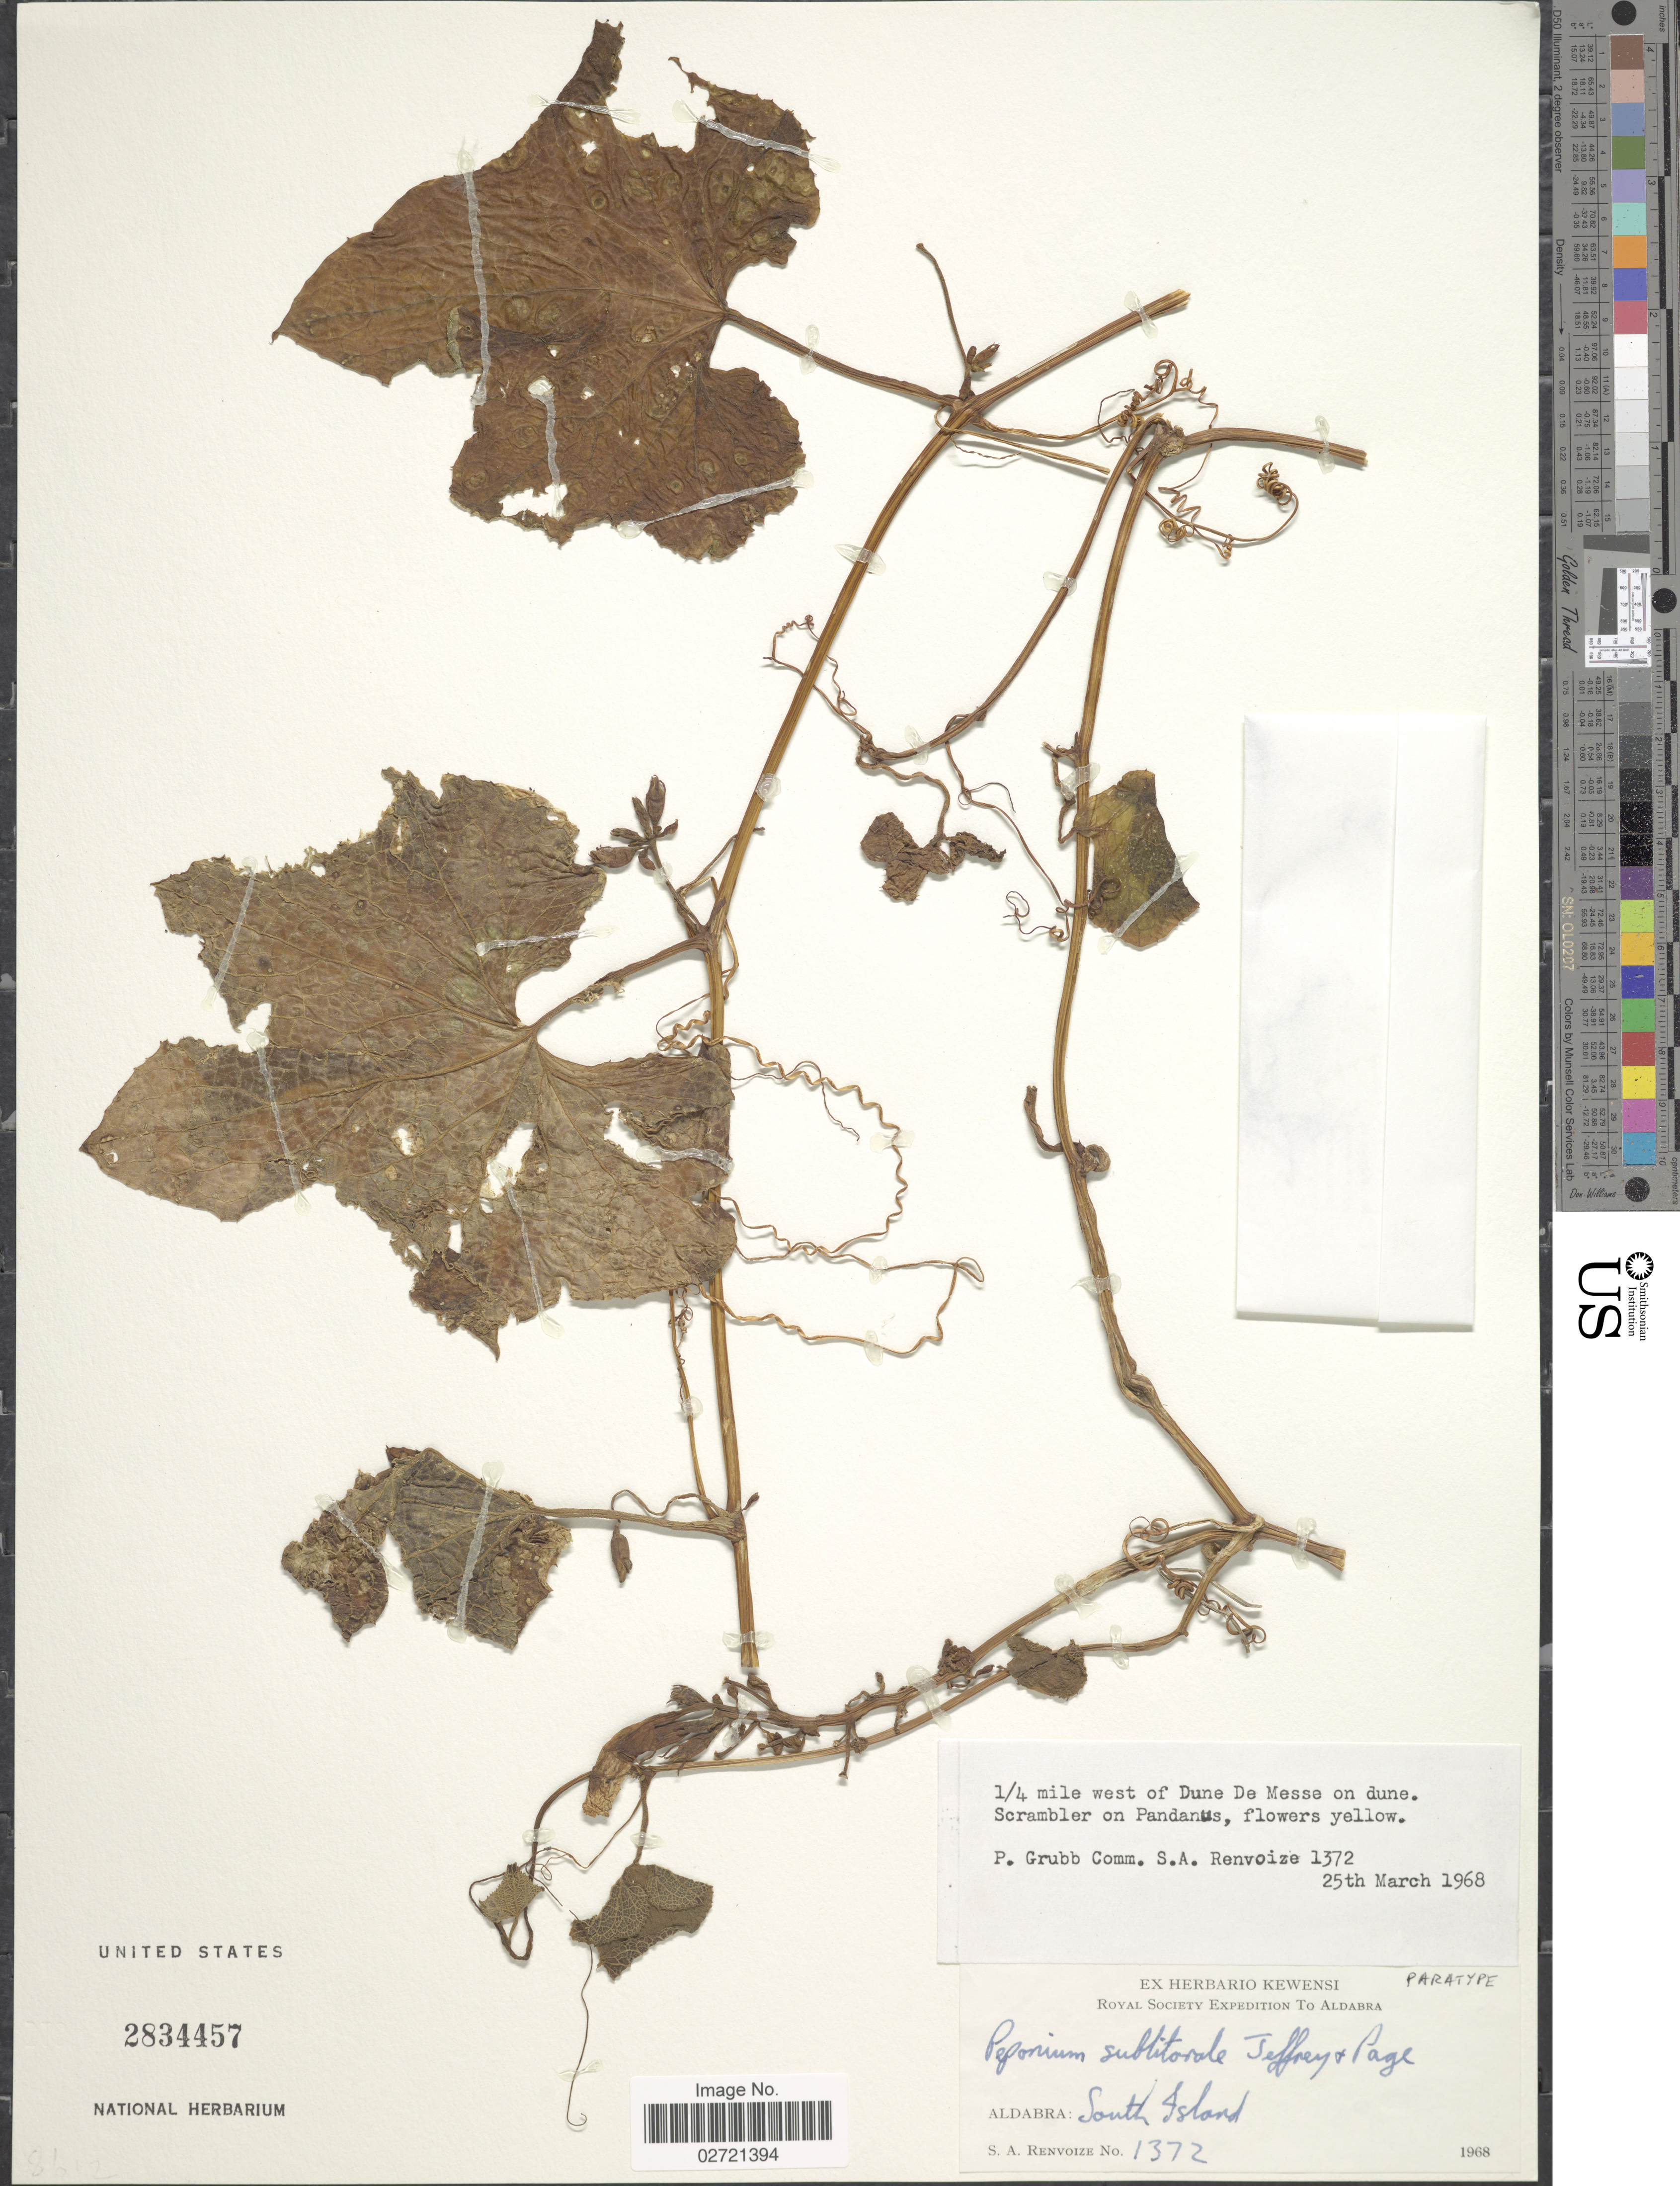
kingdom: Plantae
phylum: Tracheophyta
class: Magnoliopsida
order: Cucurbitales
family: Cucurbitaceae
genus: Peponium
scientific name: Peponium sublitorale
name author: C. Jeffrey & J.S. Page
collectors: S. A. Renvoize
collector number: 1372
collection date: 1968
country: Seychelles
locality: Aldabra: South Island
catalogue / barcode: US 2834457